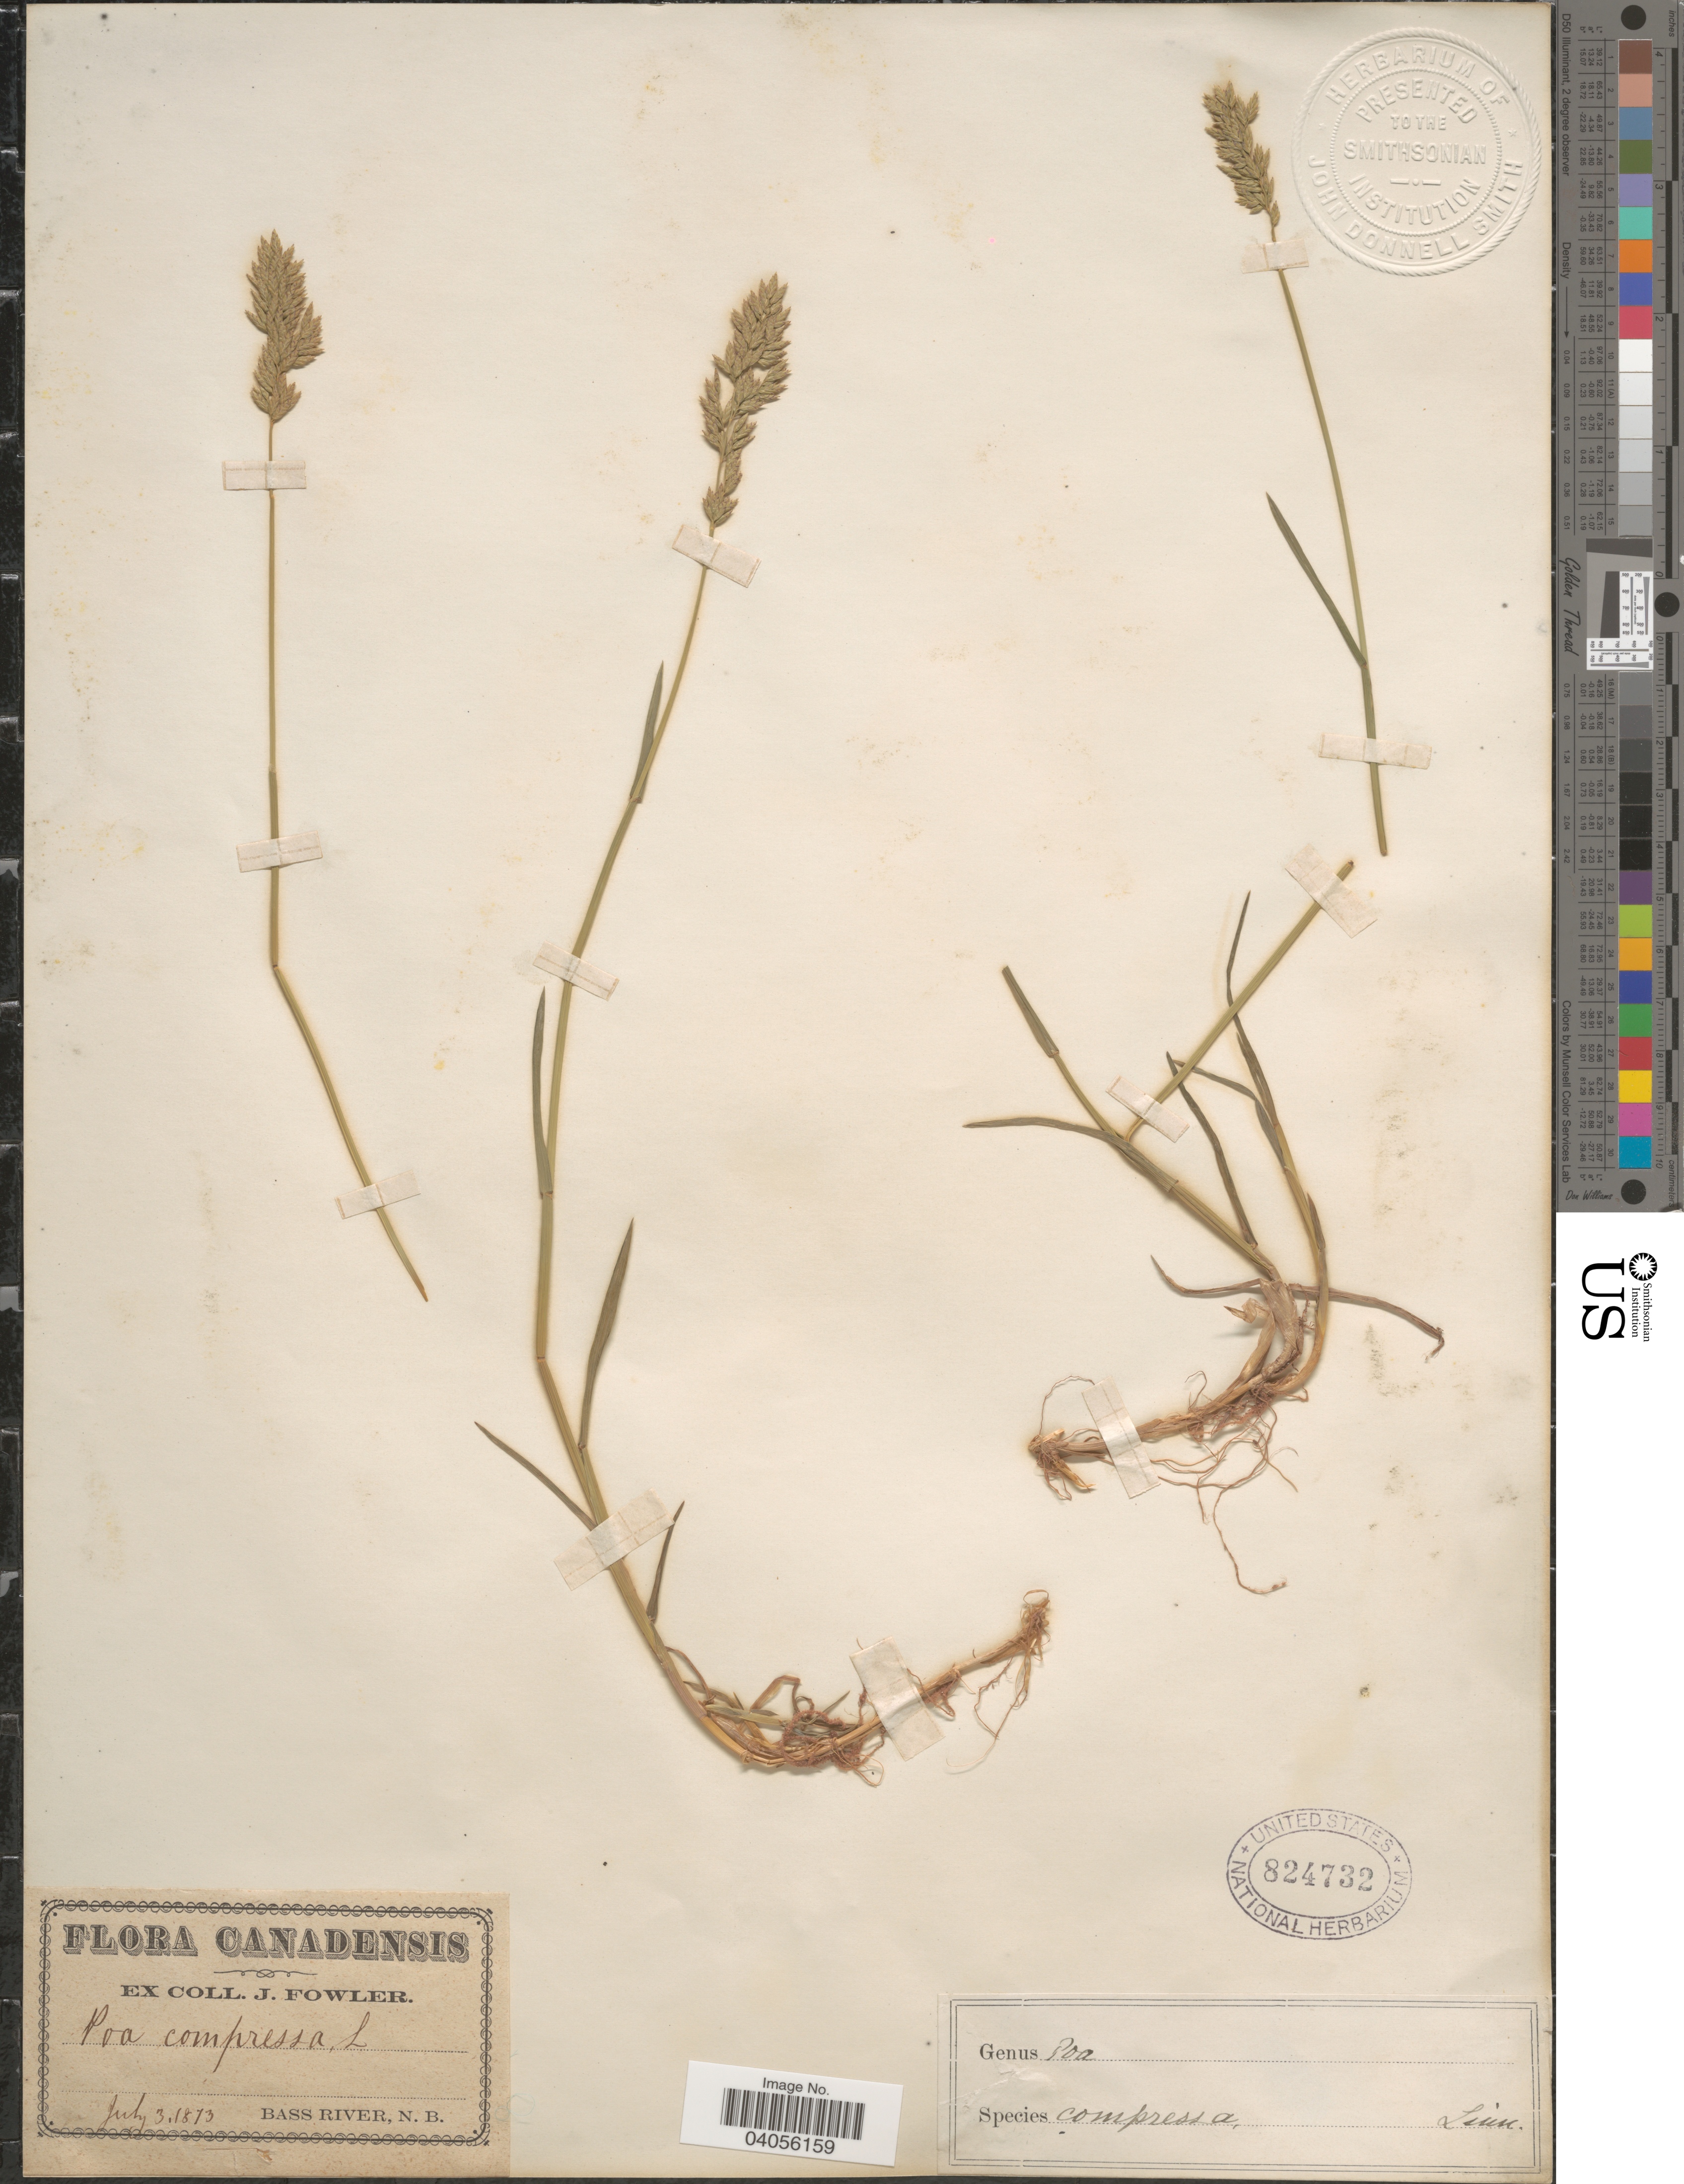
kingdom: Plantae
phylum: Tracheophyta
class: Liliopsida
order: Poales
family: Poaceae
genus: Poa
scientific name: Poa compressa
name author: L.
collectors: J. Fowler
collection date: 1873-07-03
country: Canada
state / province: New Brunswick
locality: Bass River.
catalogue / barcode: US 824732